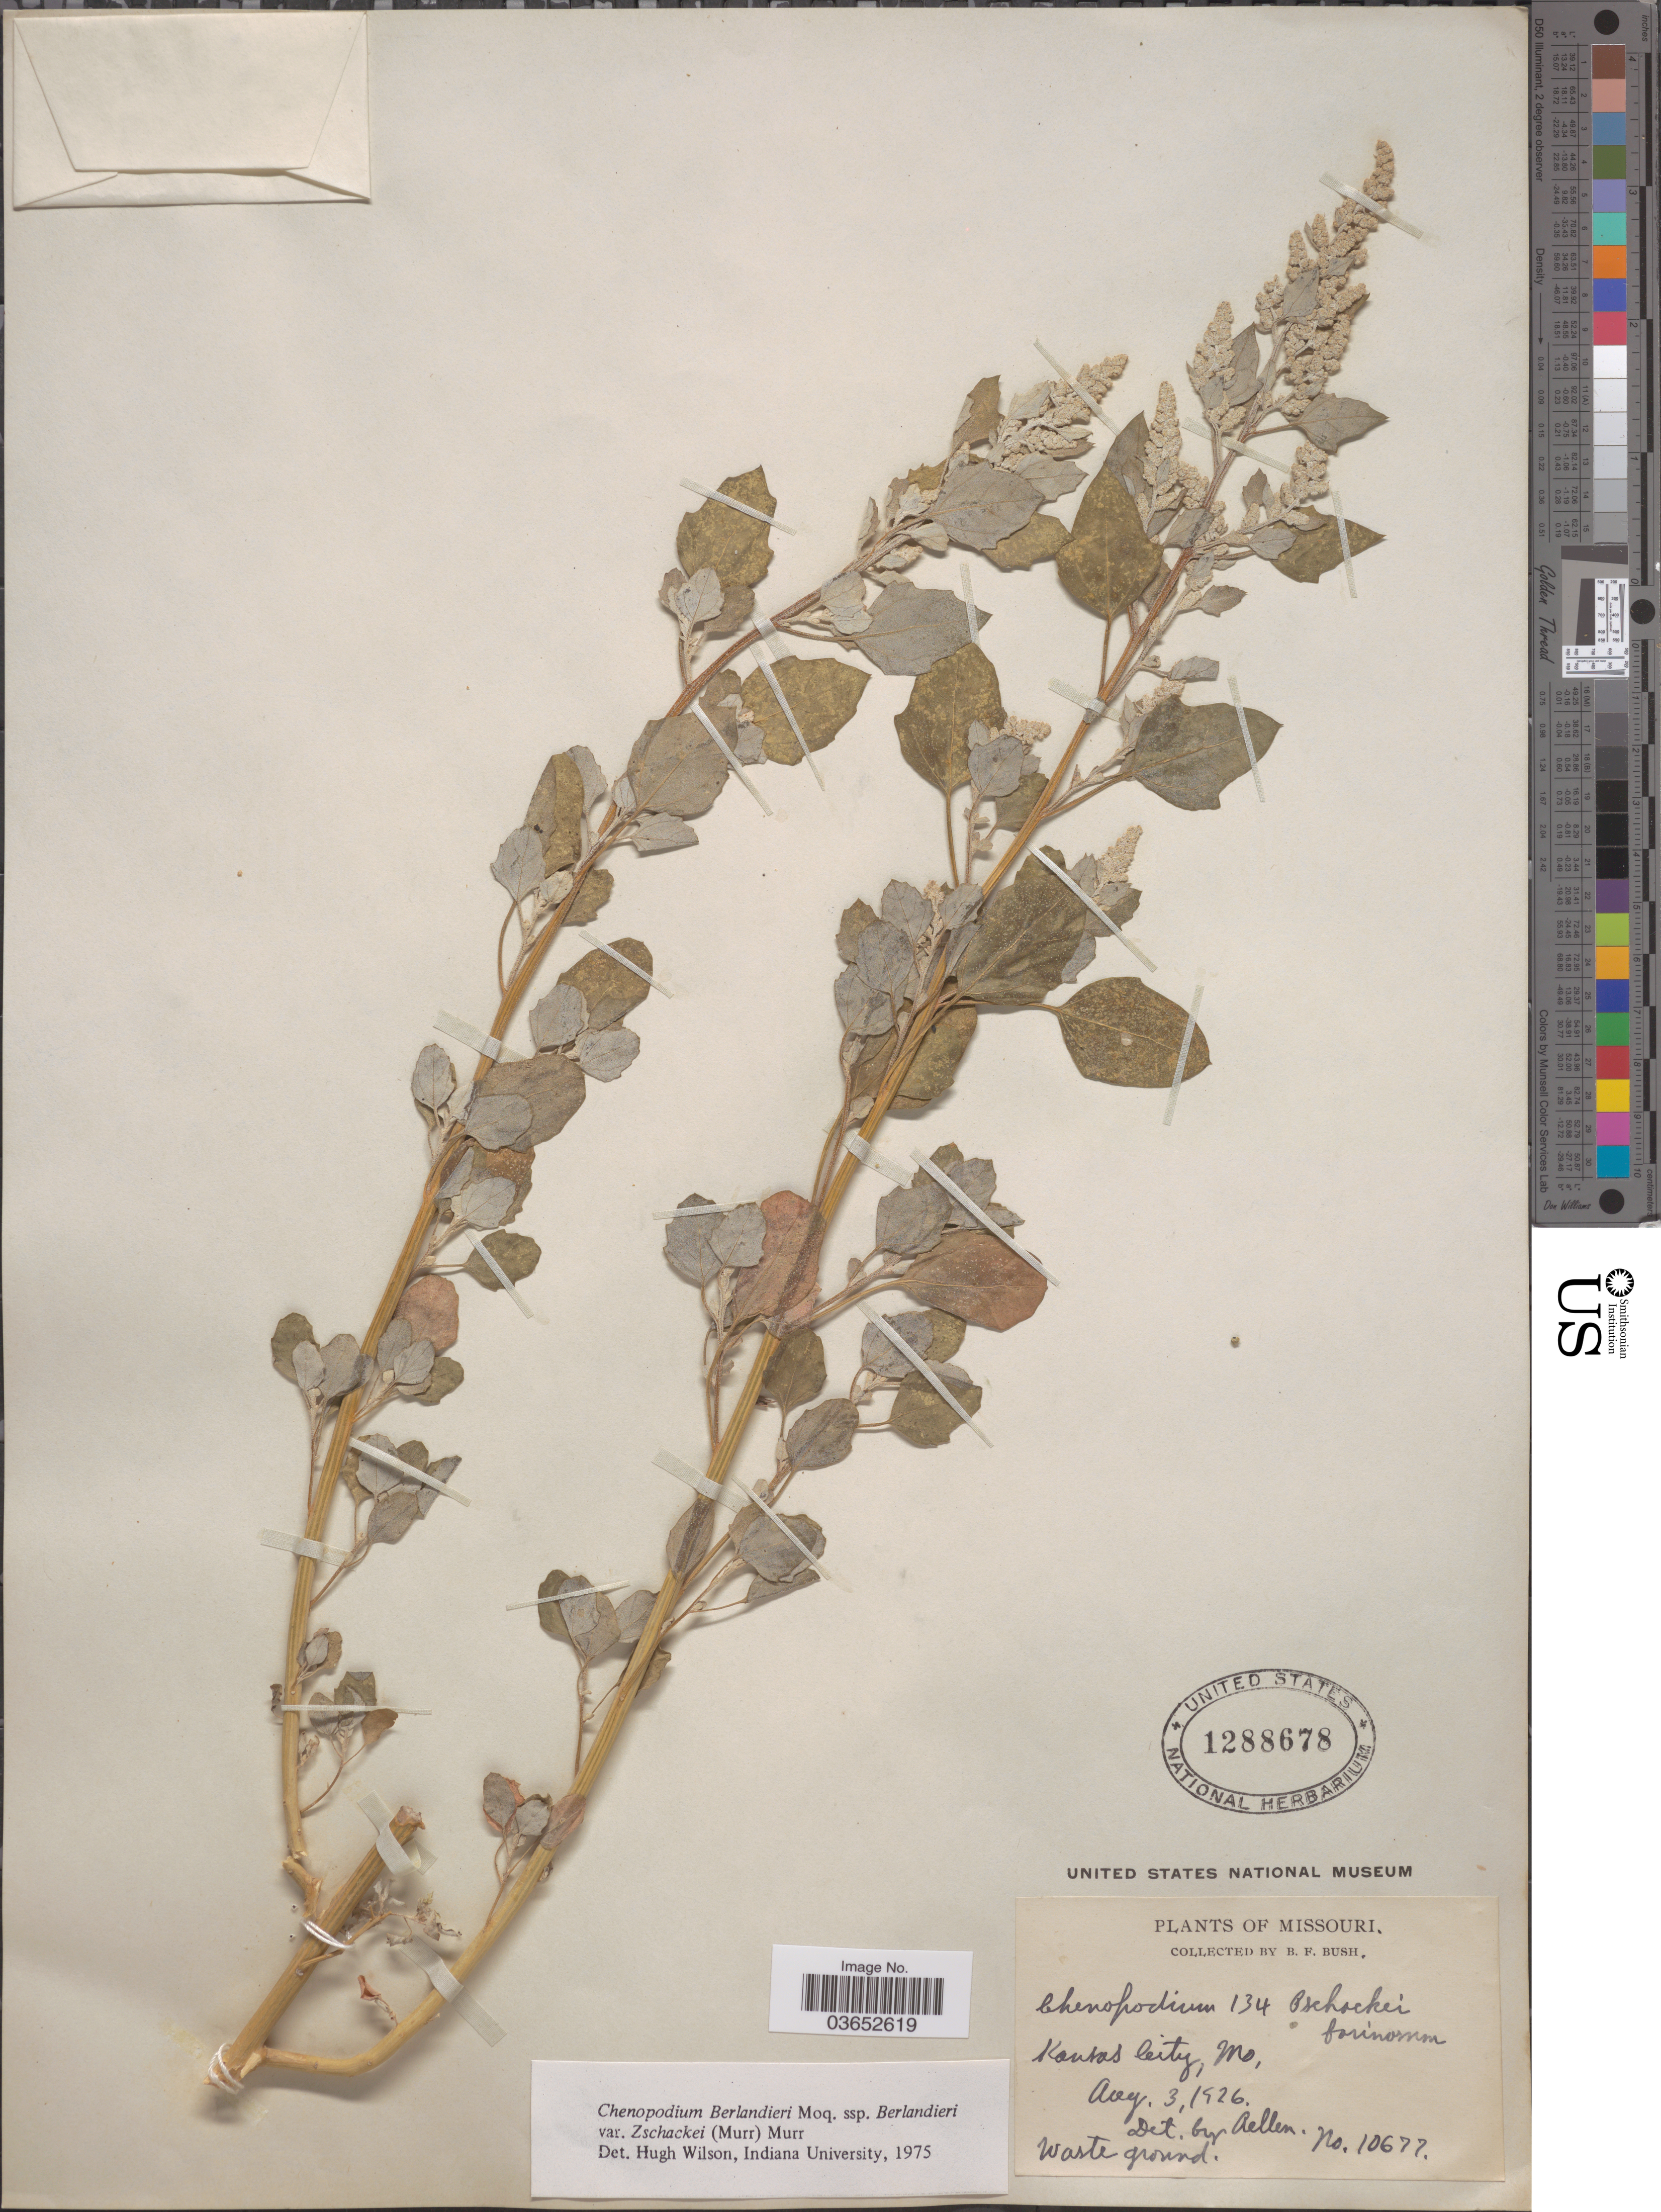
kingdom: Plantae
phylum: Tracheophyta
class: Magnoliopsida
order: Caryophyllales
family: Amaranthaceae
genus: Chenopodium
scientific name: Chenopodium berlandieri var. zschackei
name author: (Murr.) Murr.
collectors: B. F. Bush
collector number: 10677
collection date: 1926-08-03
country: United States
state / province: Missouri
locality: Kansas City.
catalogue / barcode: US 1288678